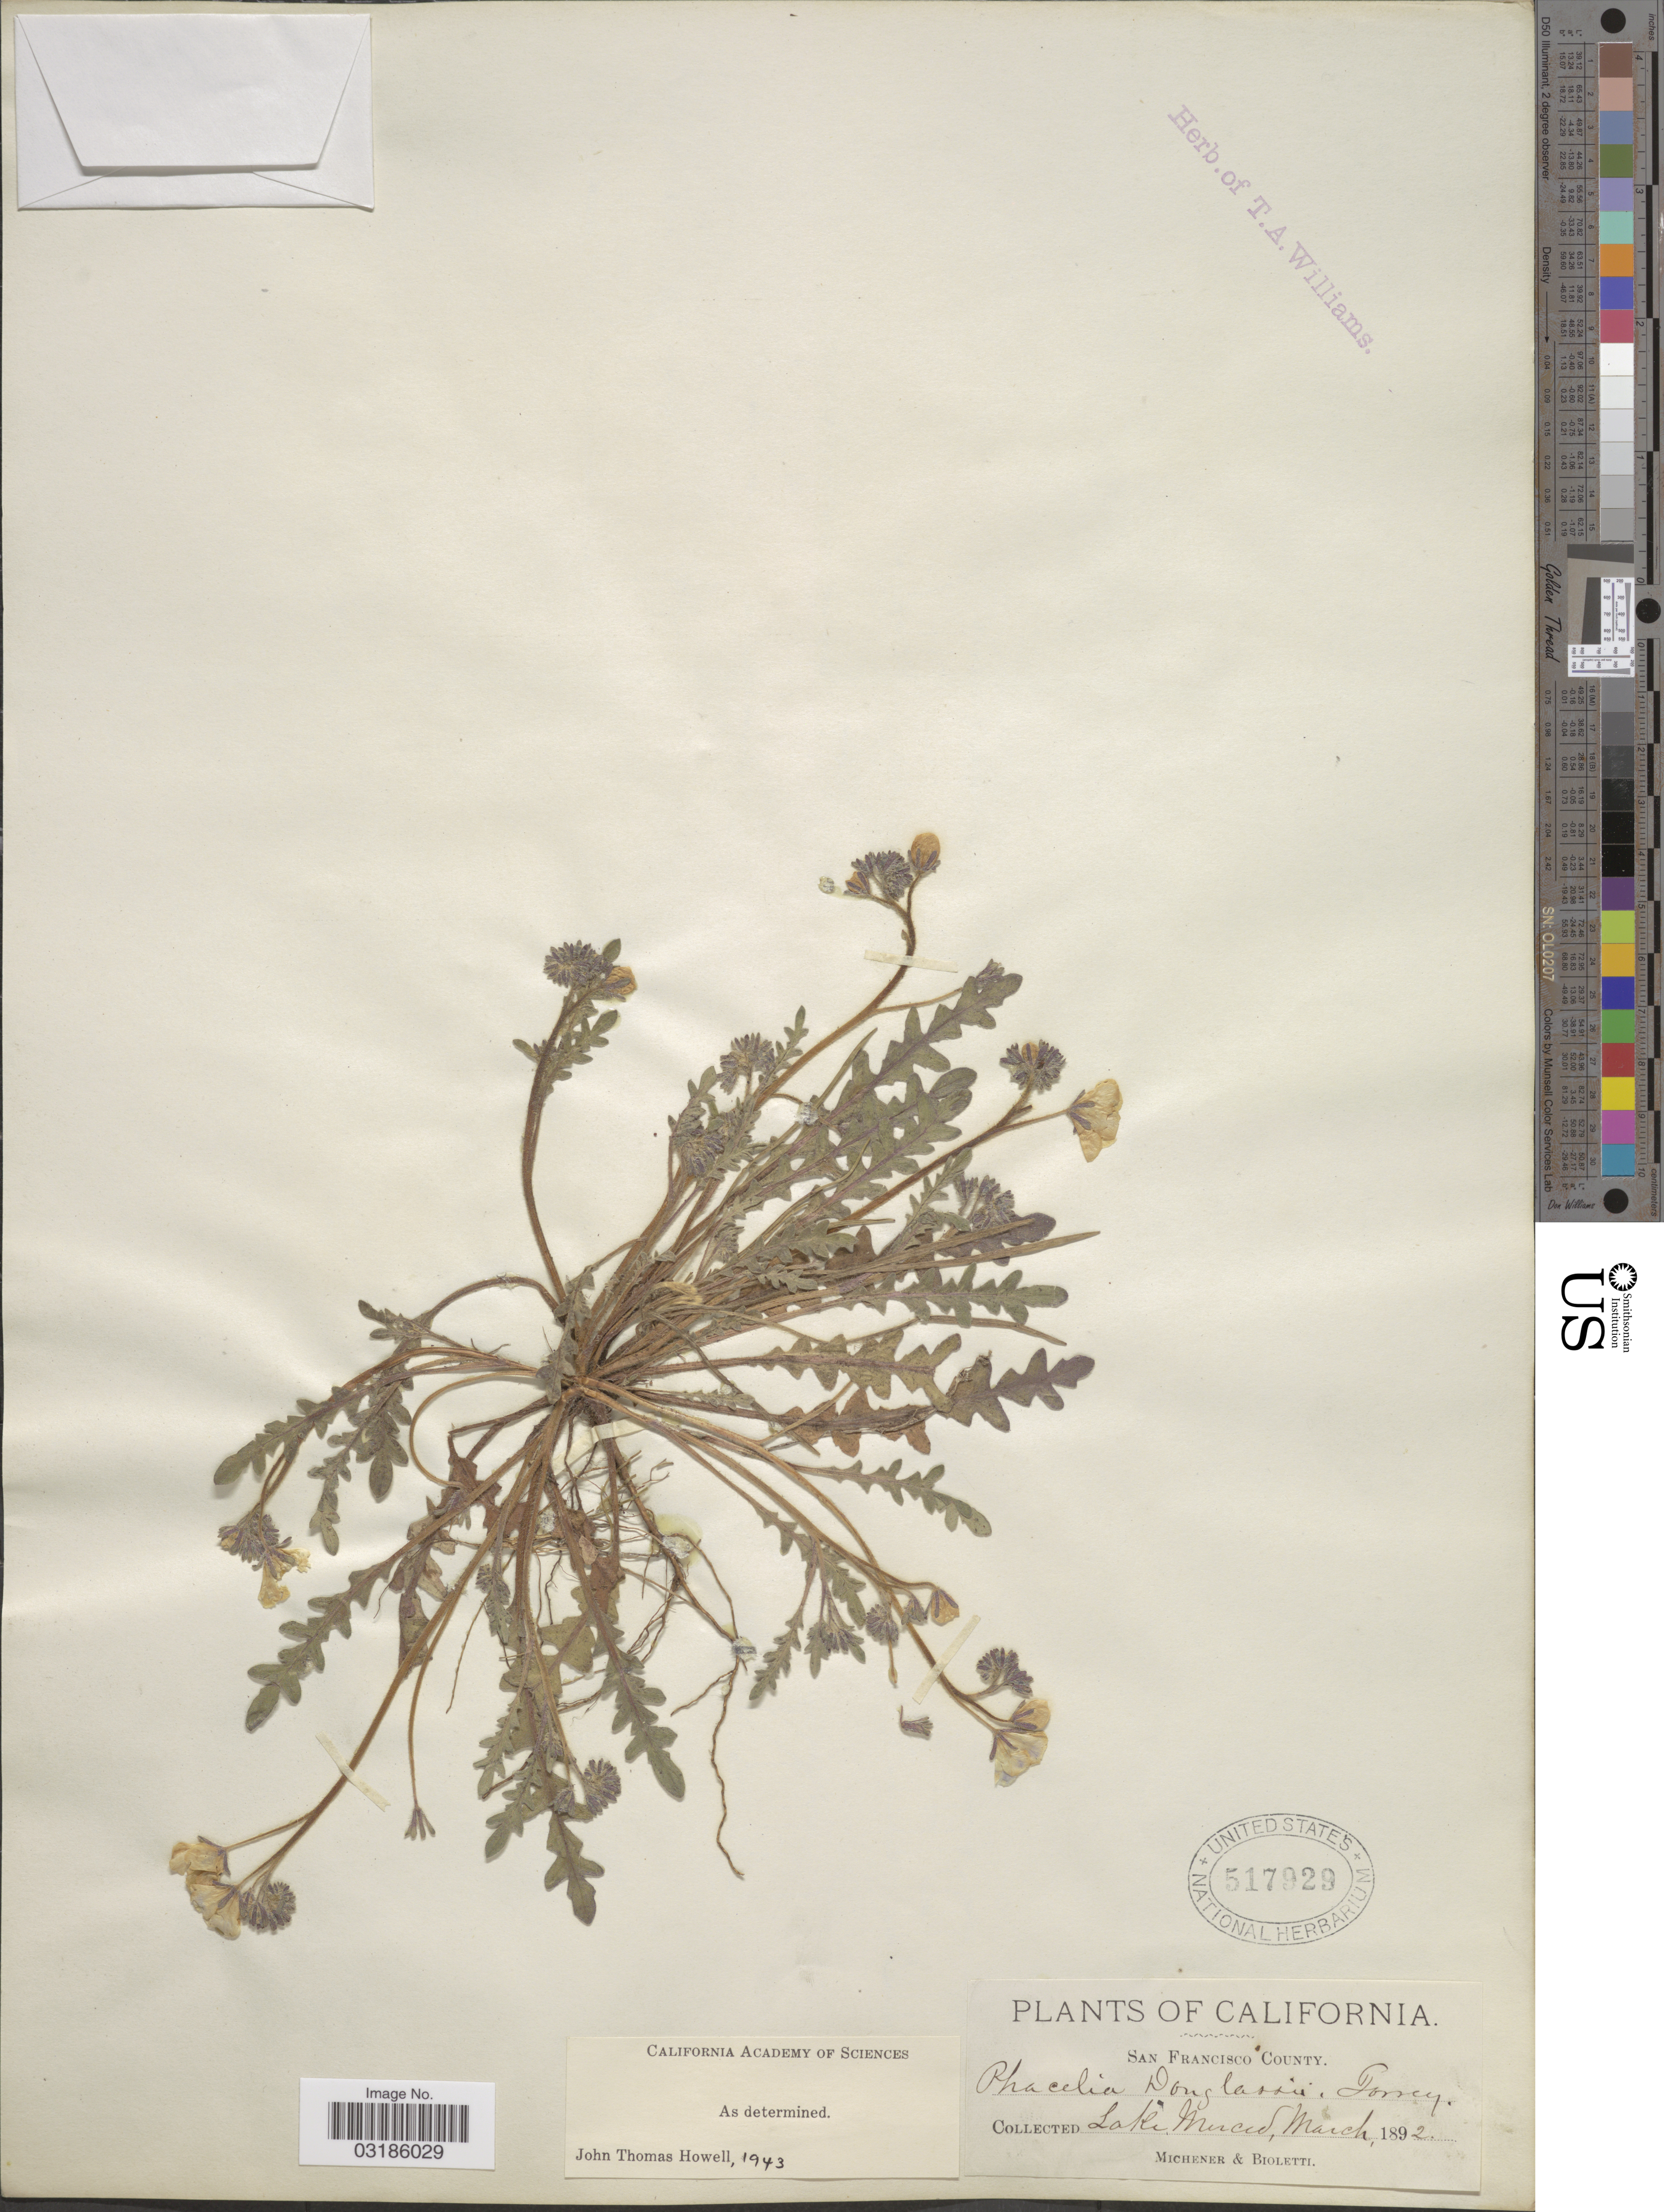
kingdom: Plantae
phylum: Tracheophyta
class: Magnoliopsida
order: Boraginales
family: Hydrophyllaceae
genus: Phacelia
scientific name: Phacelia douglasii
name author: (Benth.) Torr.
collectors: -. Michener & -- Bioletti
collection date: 1892-03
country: United States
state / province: California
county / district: San Francisco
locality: San Francisco County. Lake Merced.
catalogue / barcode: US 517929